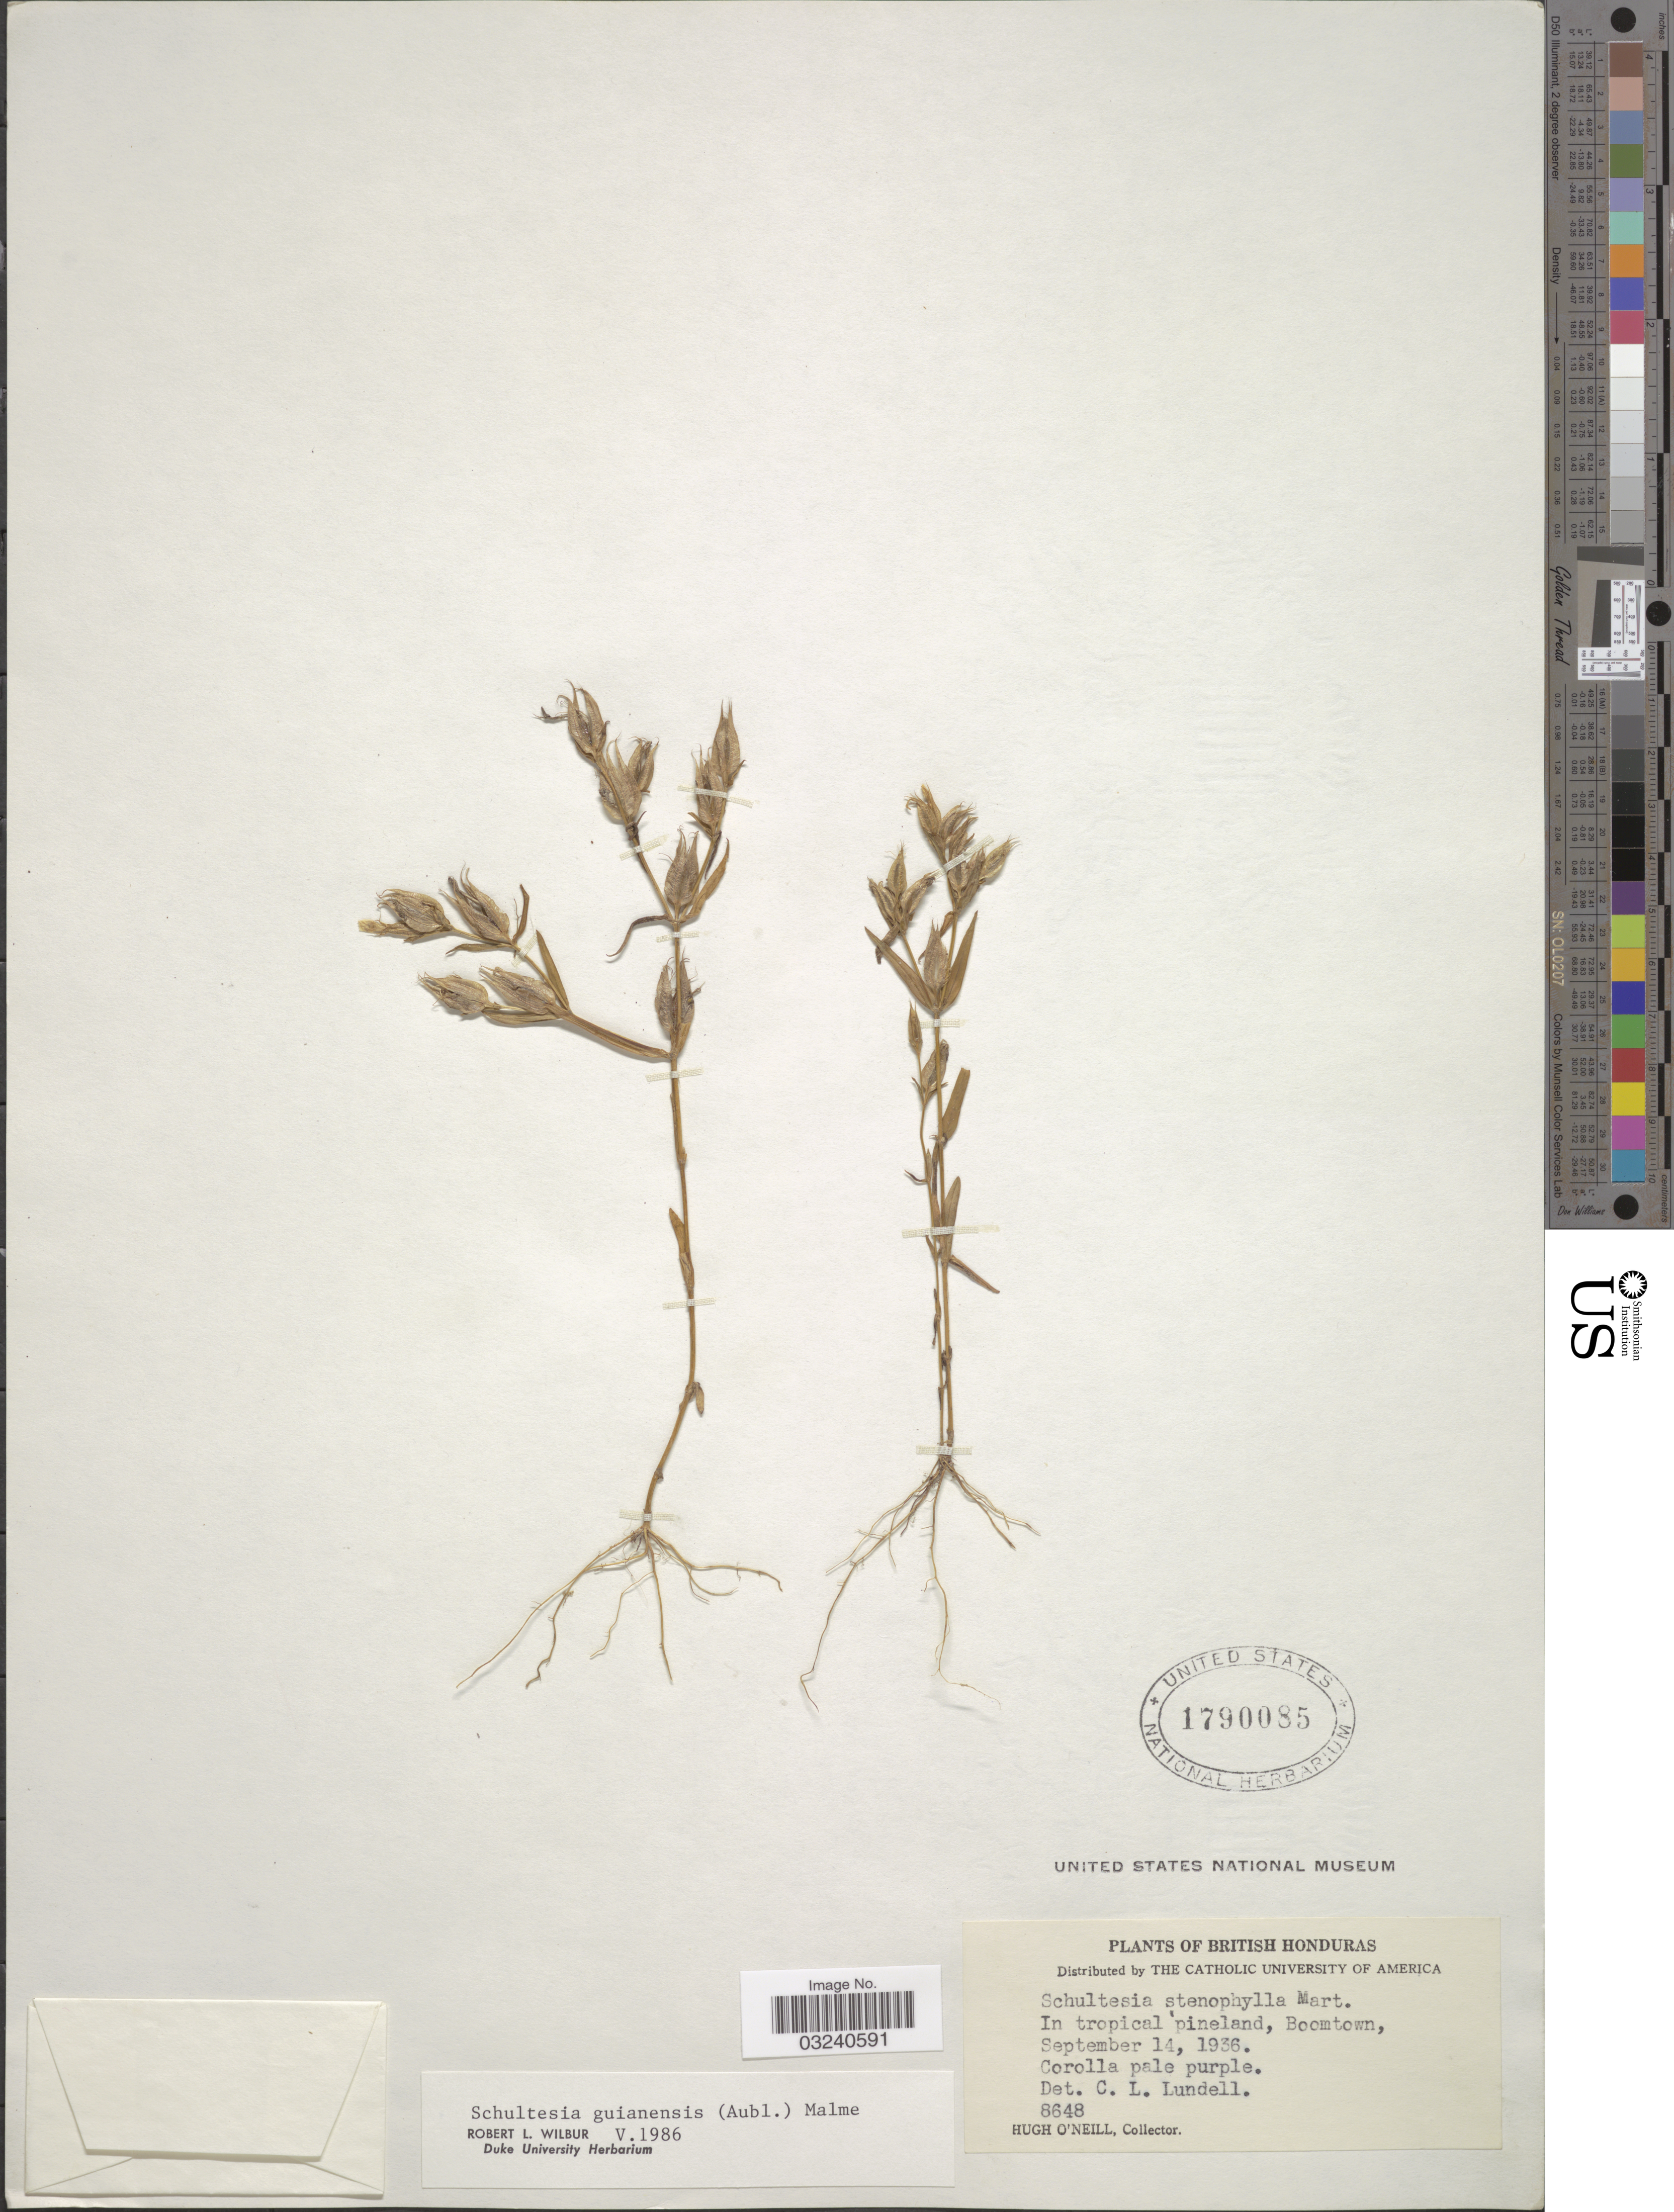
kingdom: Plantae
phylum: Tracheophyta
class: Magnoliopsida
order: Gentianales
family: Gentianaceae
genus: Schultesia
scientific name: Schultesia guianensis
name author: (Aubl.) Malme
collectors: H. O'Neill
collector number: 8648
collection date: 1936-09-14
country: Belize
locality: British Honduras. In tropical pineland, Boomtown.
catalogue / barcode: US 1790085